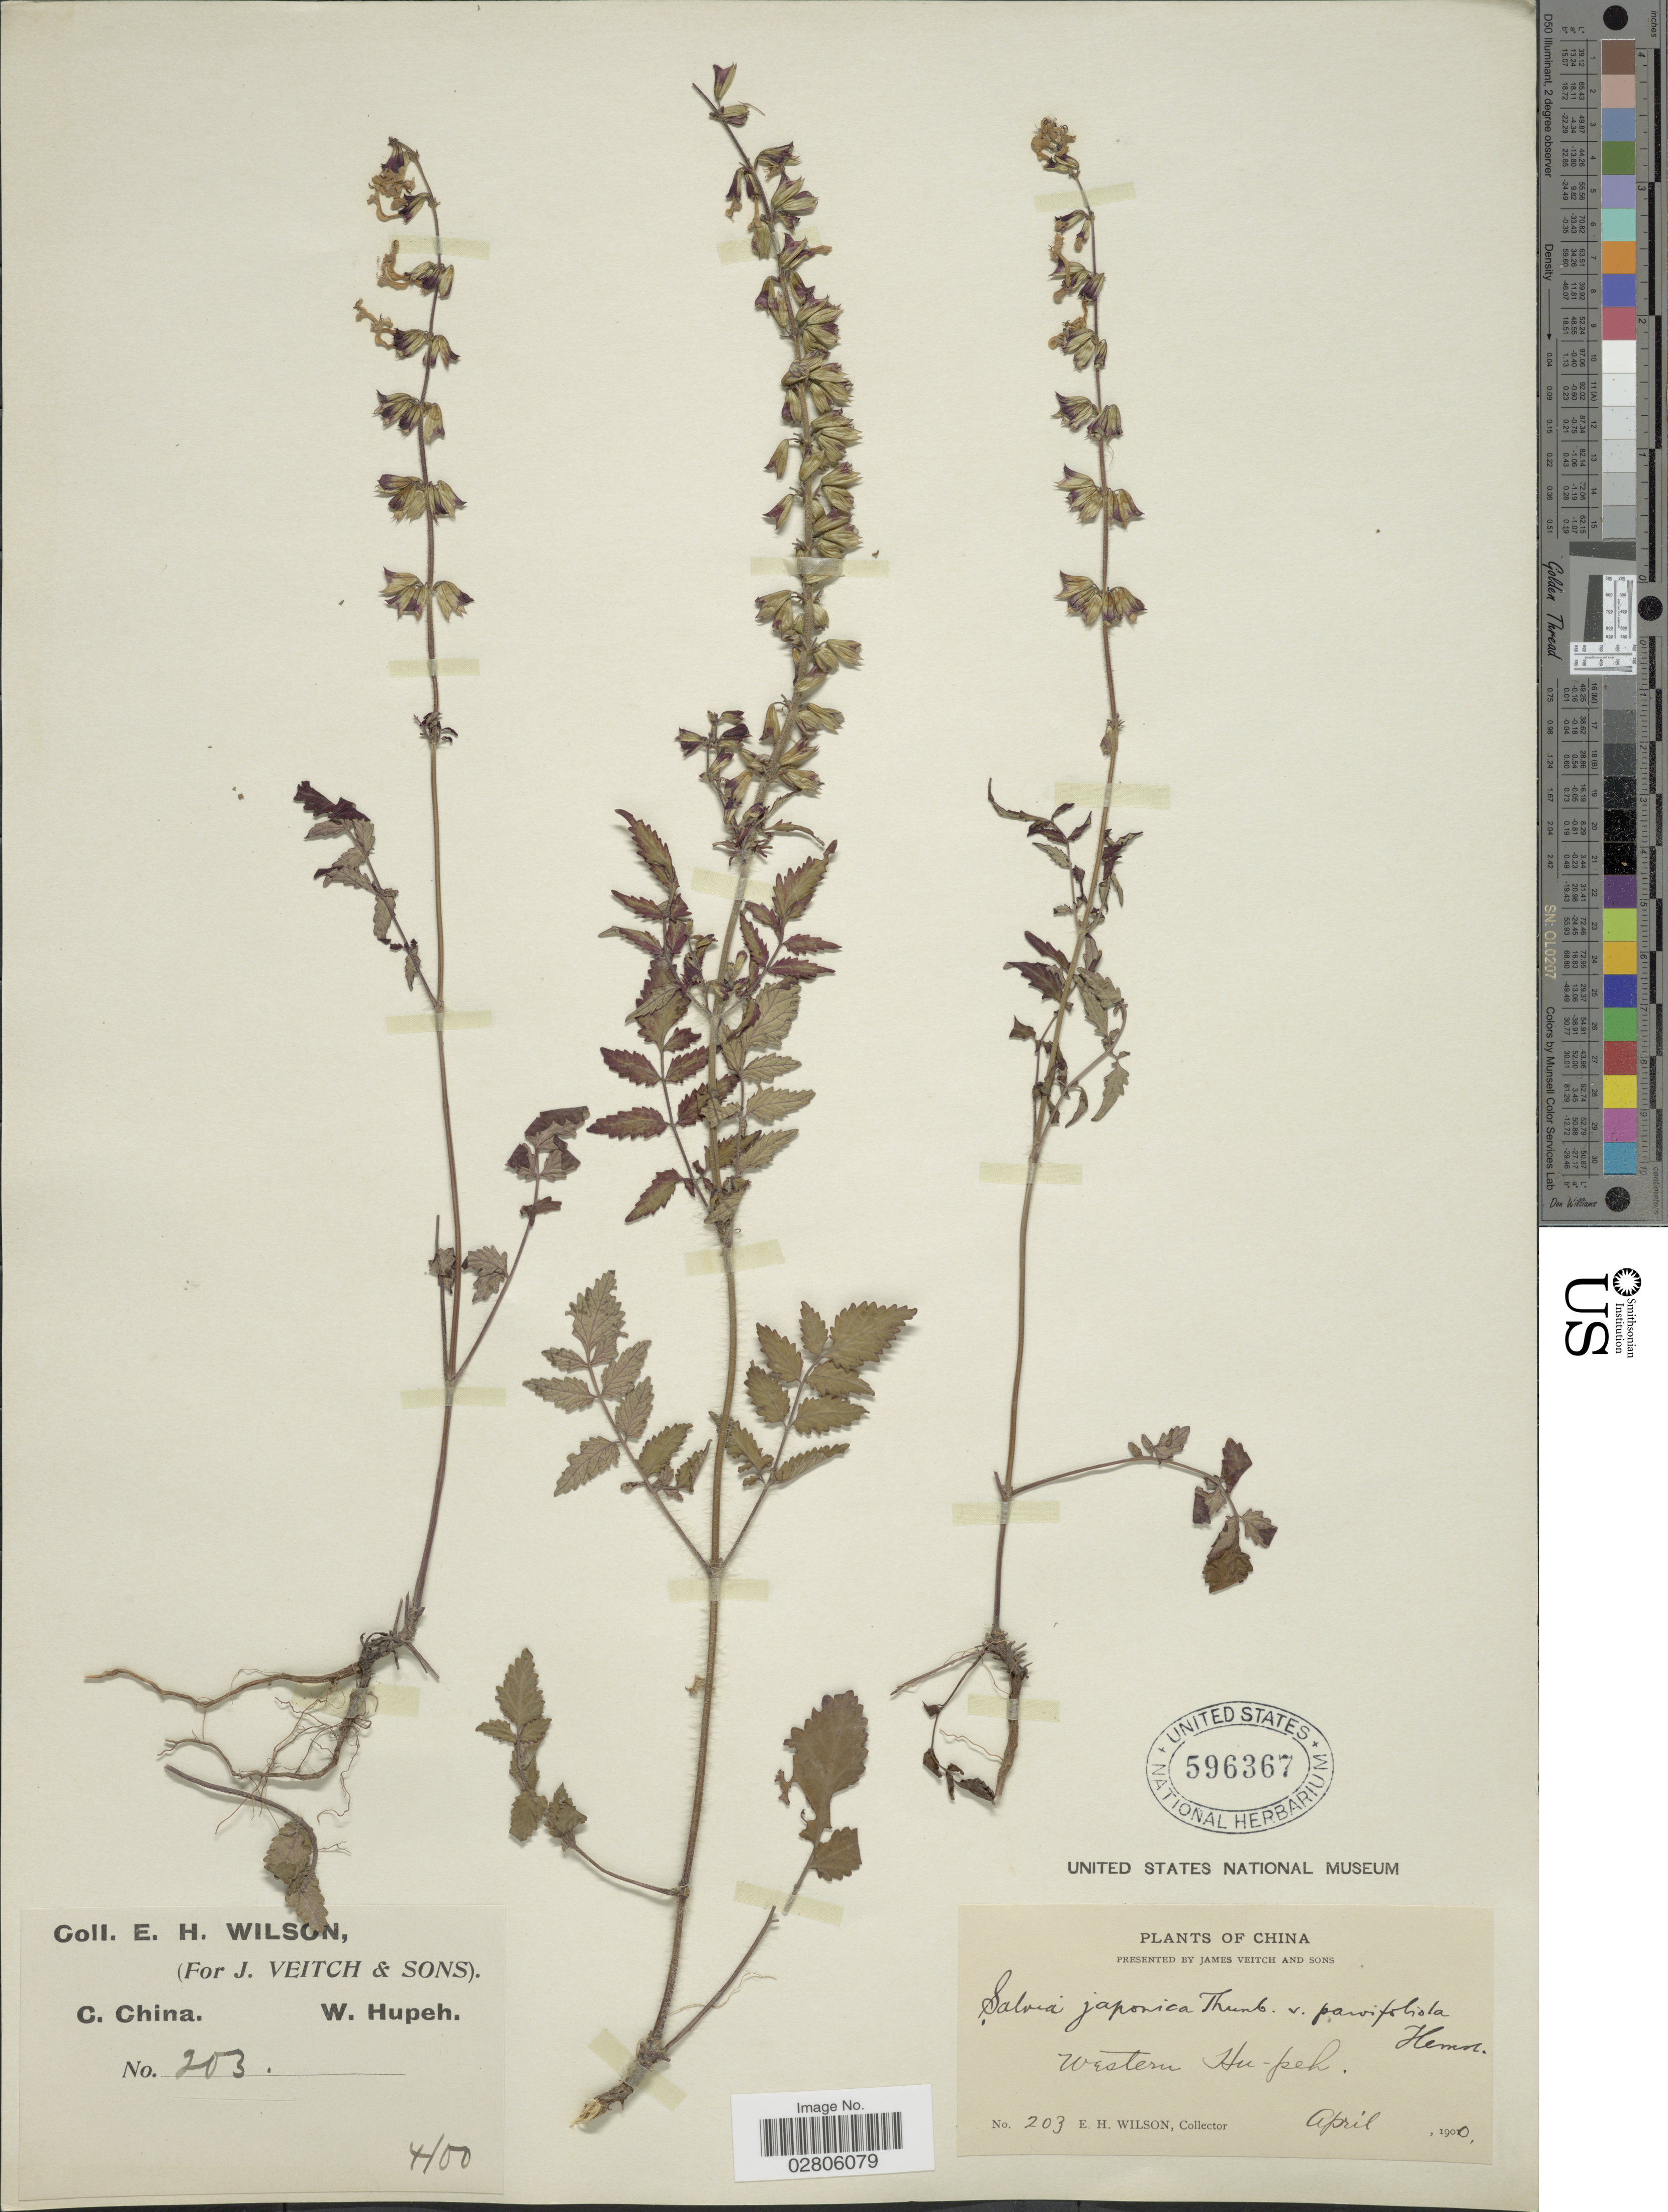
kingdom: Plantae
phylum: Tracheophyta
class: Magnoliopsida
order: Lamiales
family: Lamiaceae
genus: Salvia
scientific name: Salvia japonica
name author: Thunb.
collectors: E. Wilson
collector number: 203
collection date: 1900-04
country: China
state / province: Hubei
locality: Western Hu-peh, C. China.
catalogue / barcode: US 596367